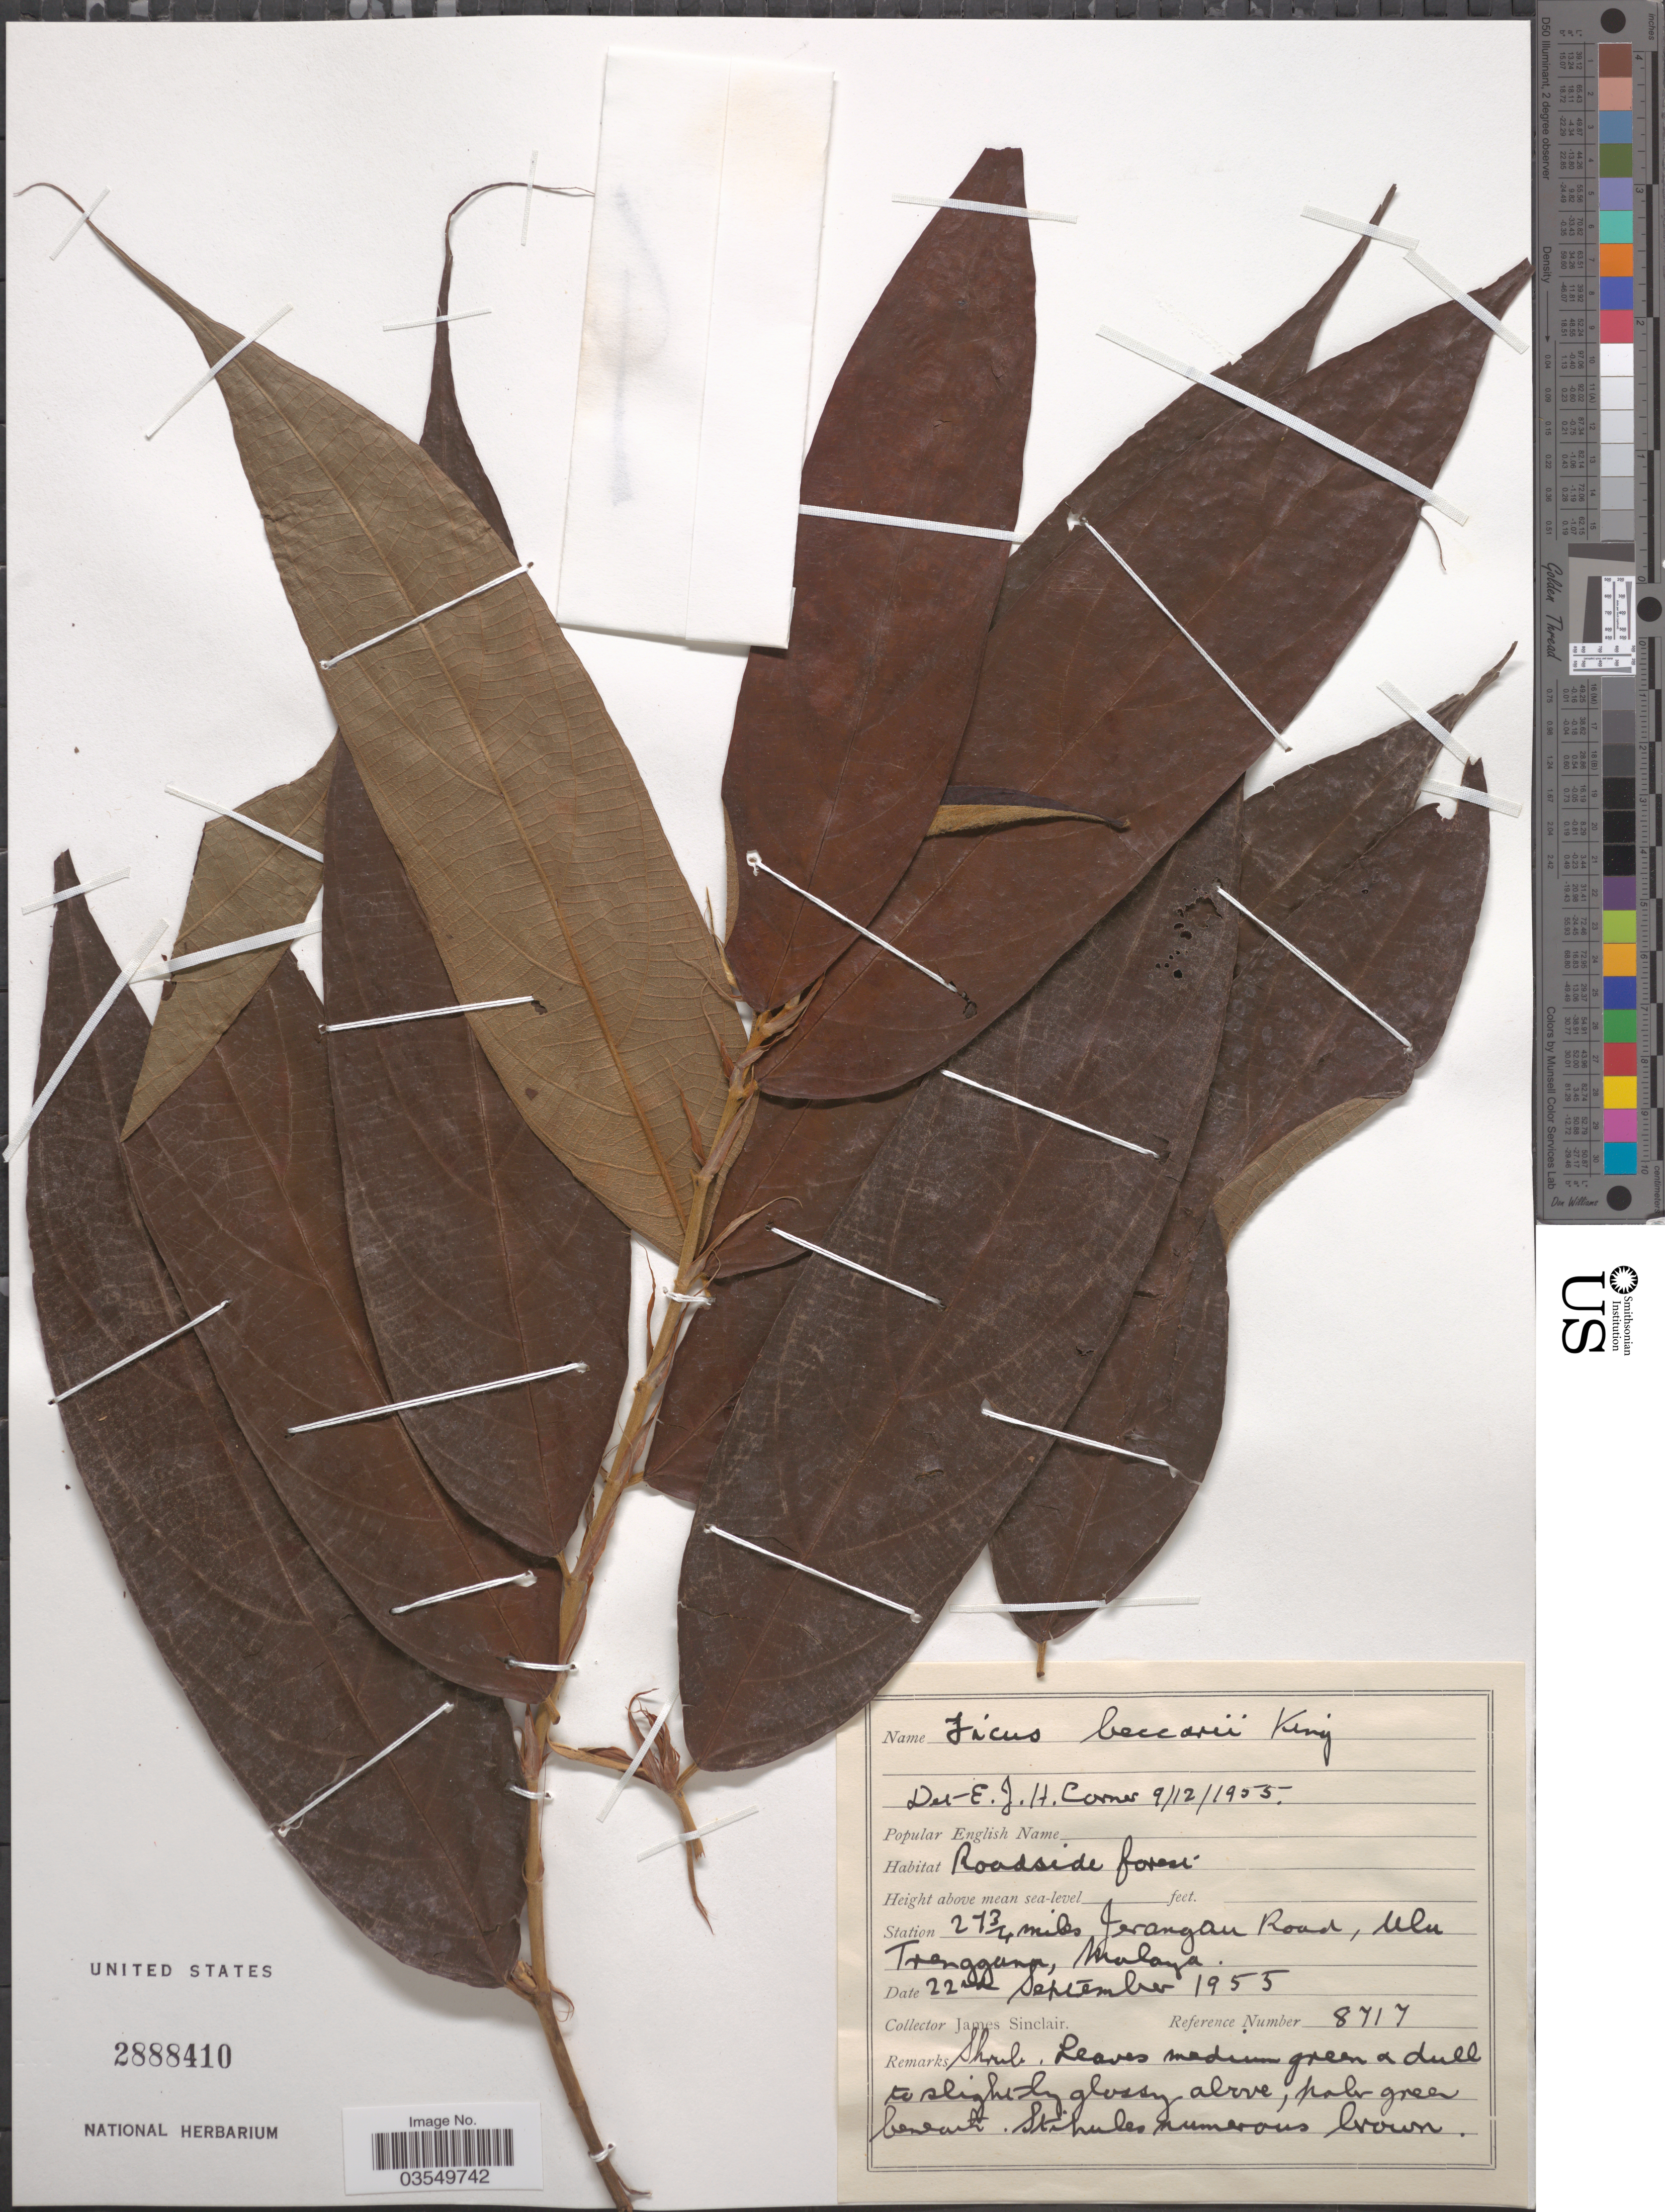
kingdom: Plantae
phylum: Tracheophyta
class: Magnoliopsida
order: Rosales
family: Moraceae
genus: Ficus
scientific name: Ficus beccarii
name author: King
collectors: J. Sinclair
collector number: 8717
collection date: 1955-09-22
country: Malaysia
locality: Station 273/4 miles Jerangau road, Ulu Trengguna, Malaya.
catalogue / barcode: US 2888410